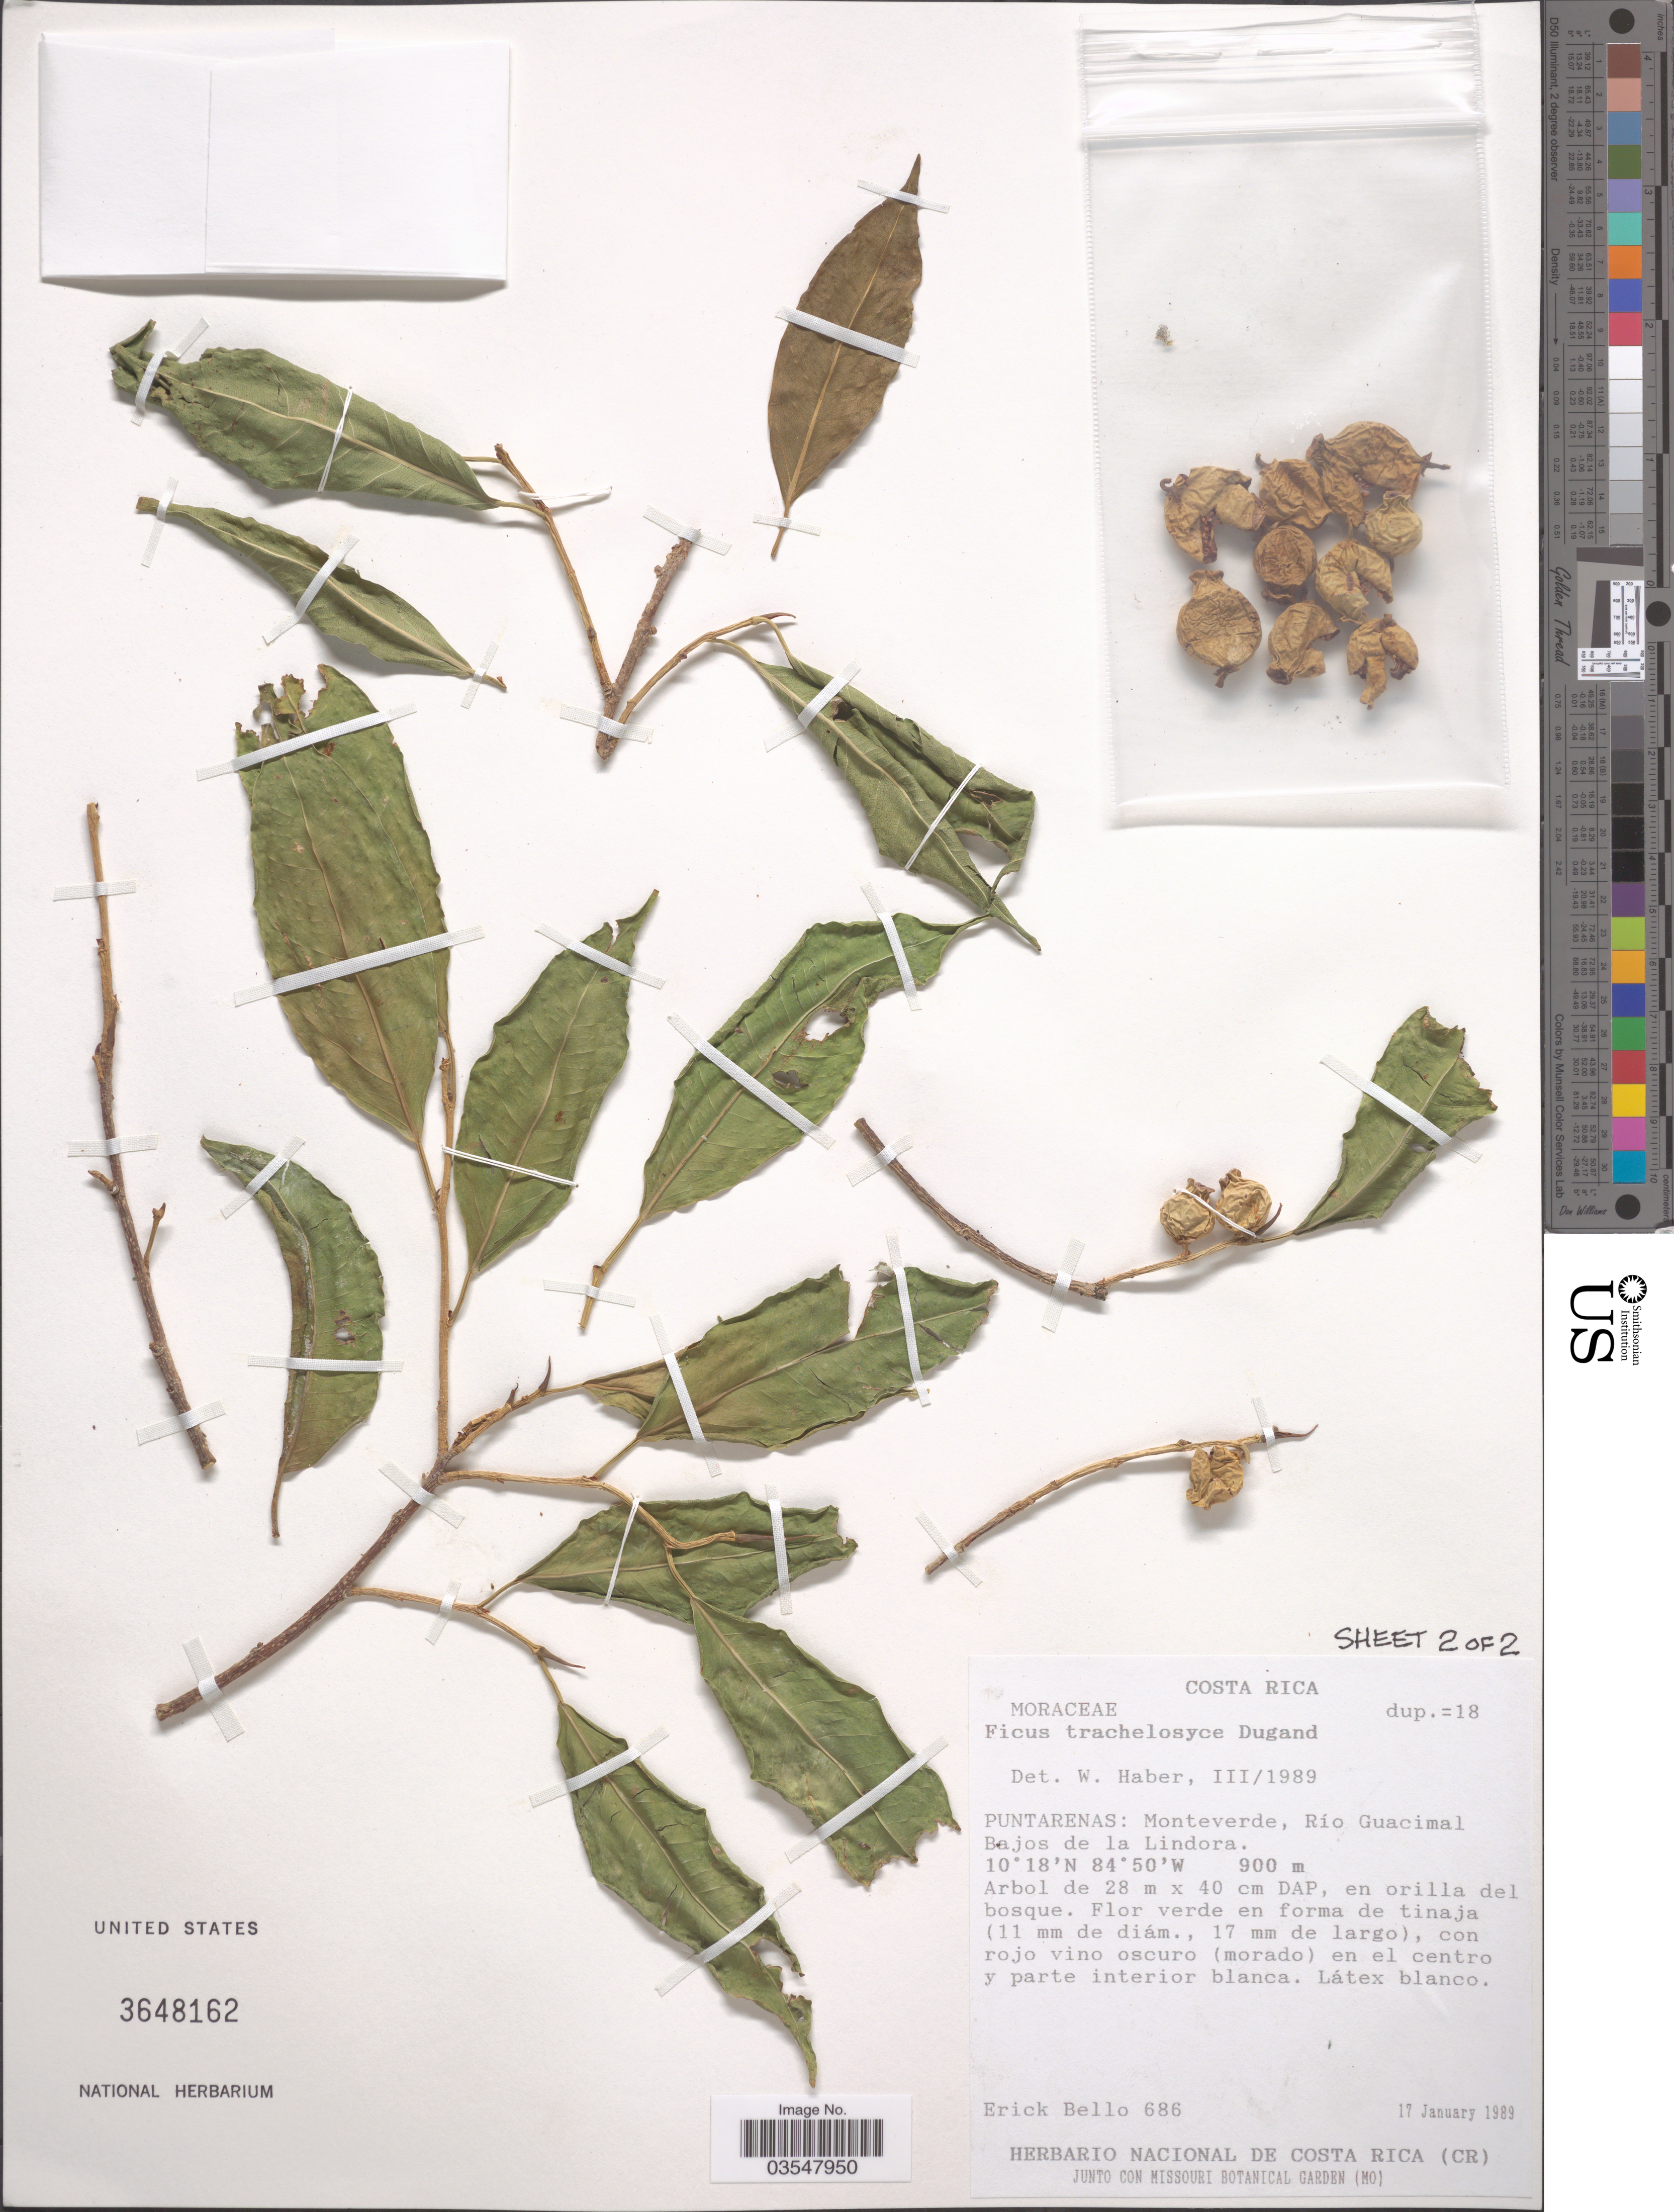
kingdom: Plantae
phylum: Tracheophyta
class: Magnoliopsida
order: Rosales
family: Moraceae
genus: Ficus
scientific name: Ficus trachelosyce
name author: Dugand G.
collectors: E. Bello C.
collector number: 686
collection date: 1989-01-17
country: Costa Rica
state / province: Puntarenas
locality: Monteverde, Río Guacimal Bajos de la Lindora.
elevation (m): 900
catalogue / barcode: US 3648162